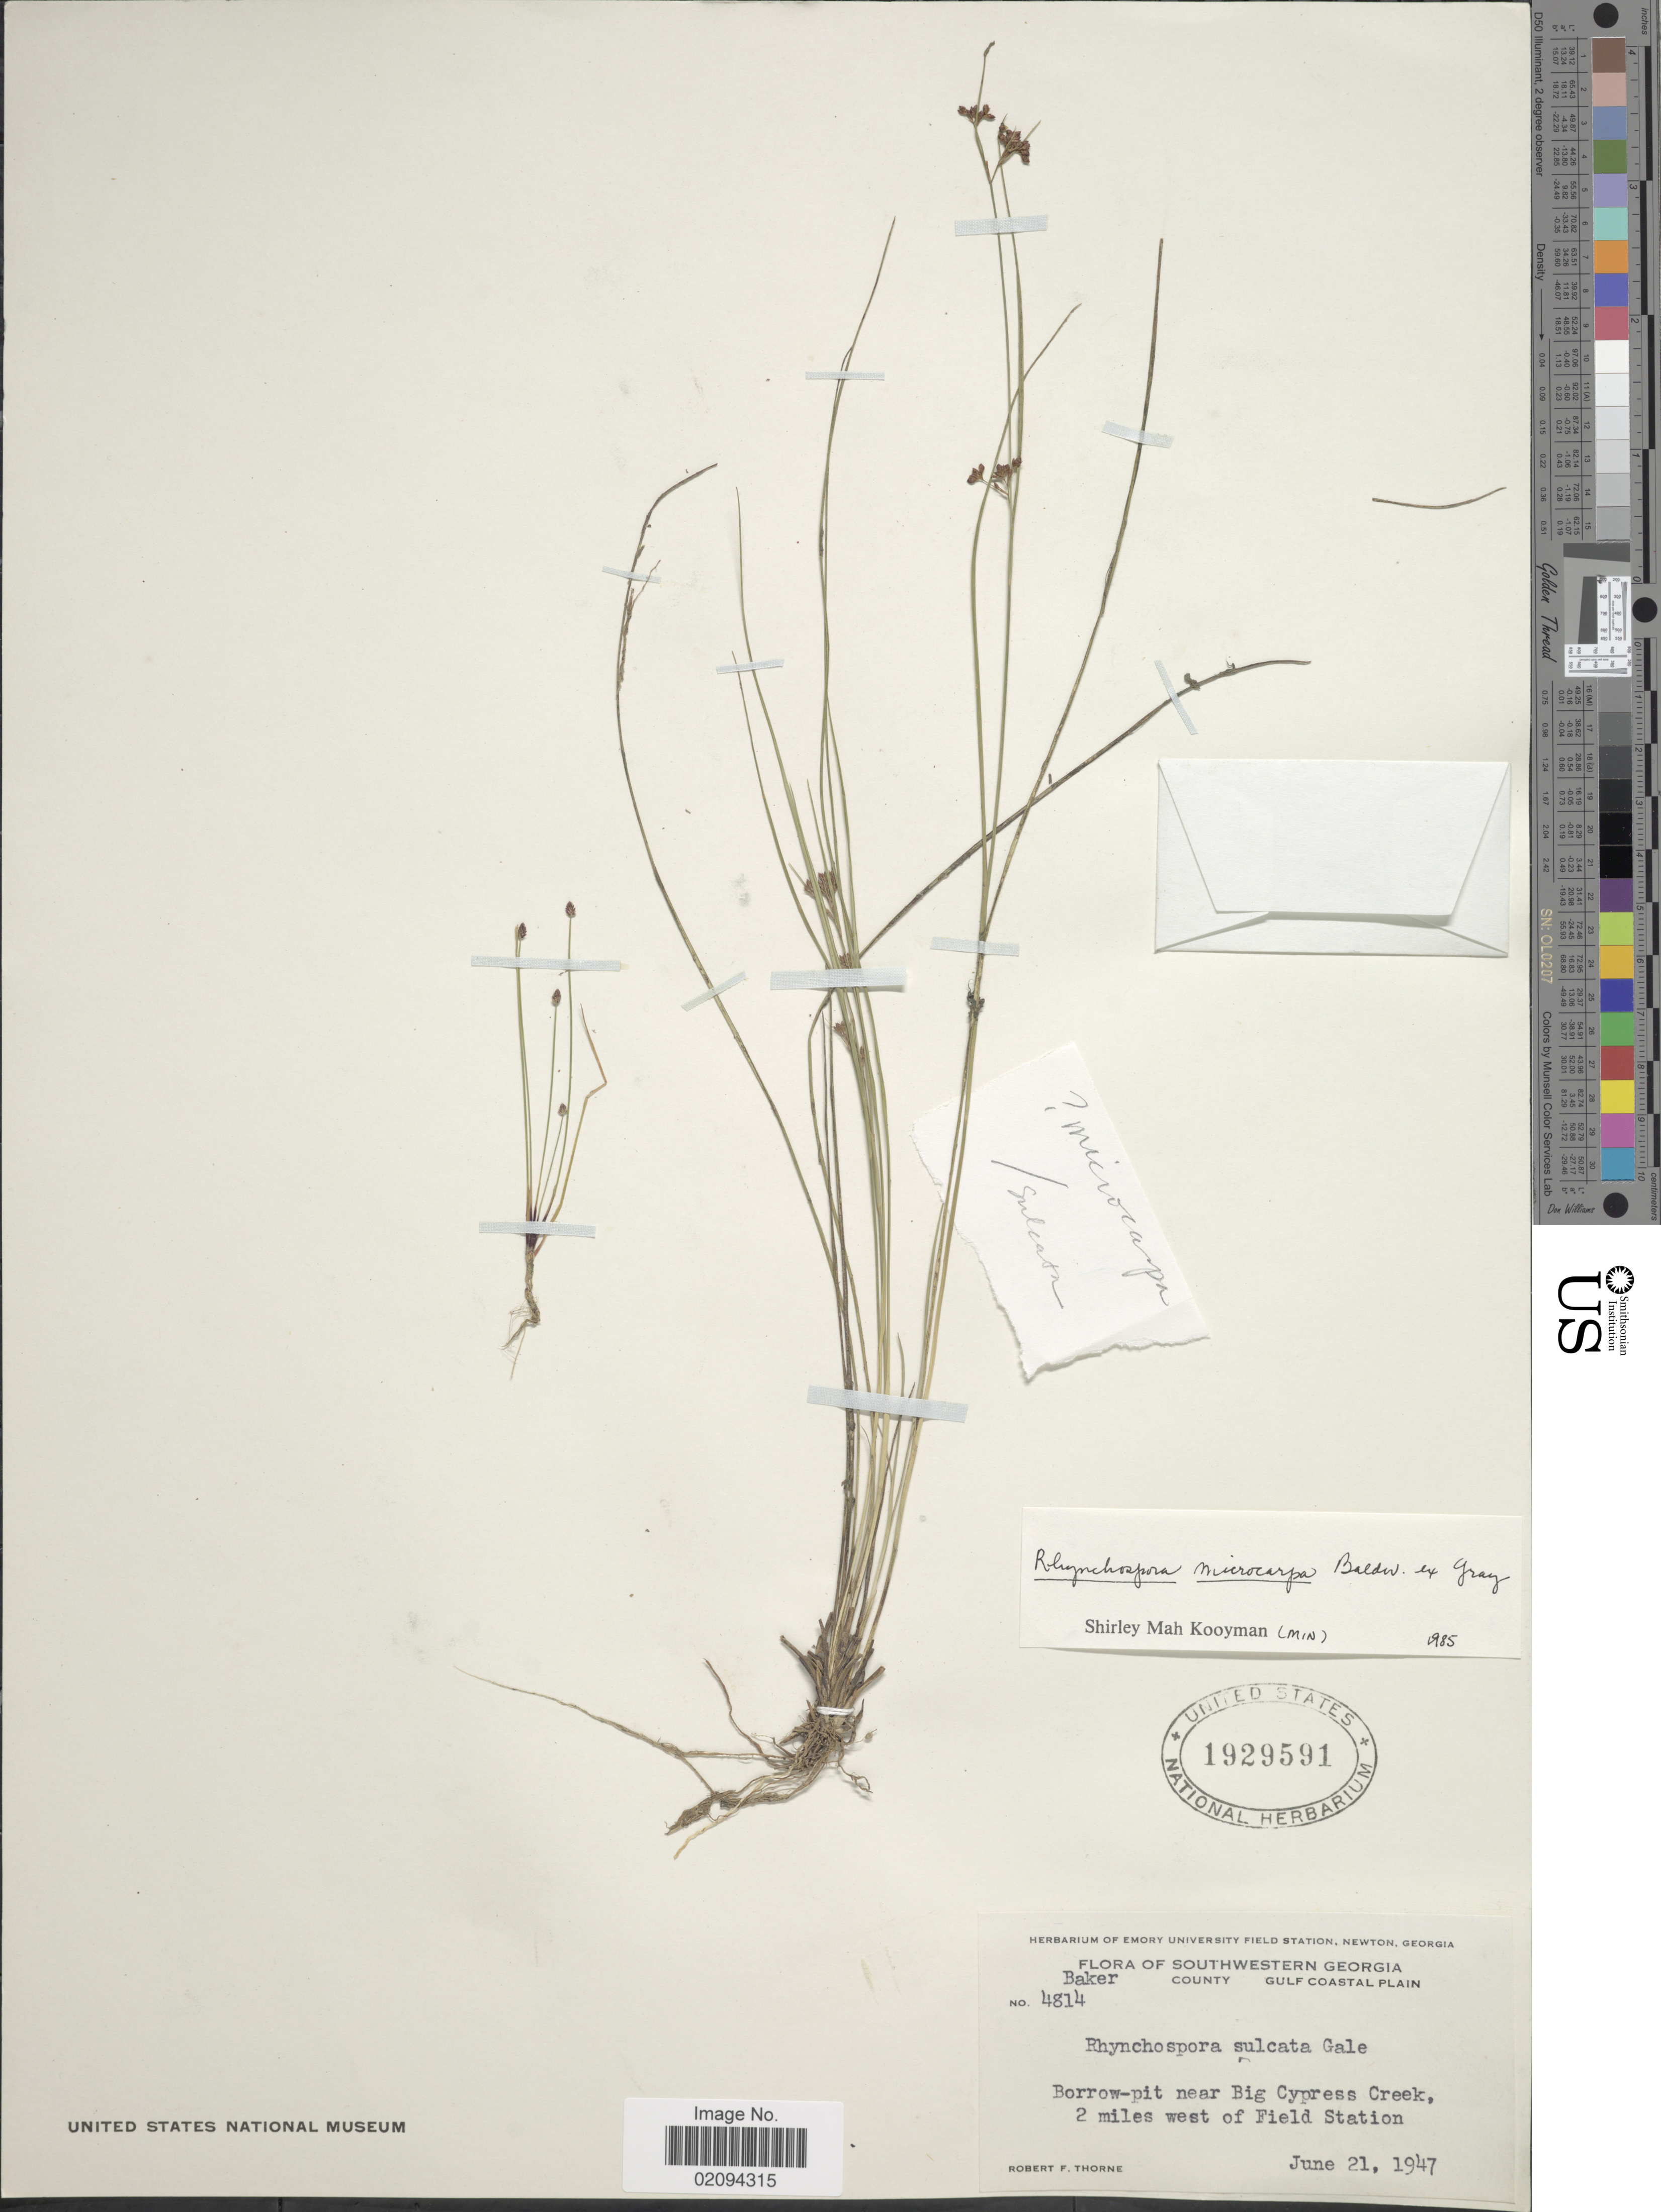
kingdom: Plantae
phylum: Tracheophyta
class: Liliopsida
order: Poales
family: Cyperaceae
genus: Rhynchospora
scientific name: Rhynchospora microcarpa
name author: Baldwin ex A. Gray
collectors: R. F. Thorne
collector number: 4814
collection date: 1947-06-21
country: United States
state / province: Georgia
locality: Southwestern Georgia. Baker County. Gulf Coastal Plain. Borrow-pit near Big Cypress Creek, 2 miles west of Field Station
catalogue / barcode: US 1929591